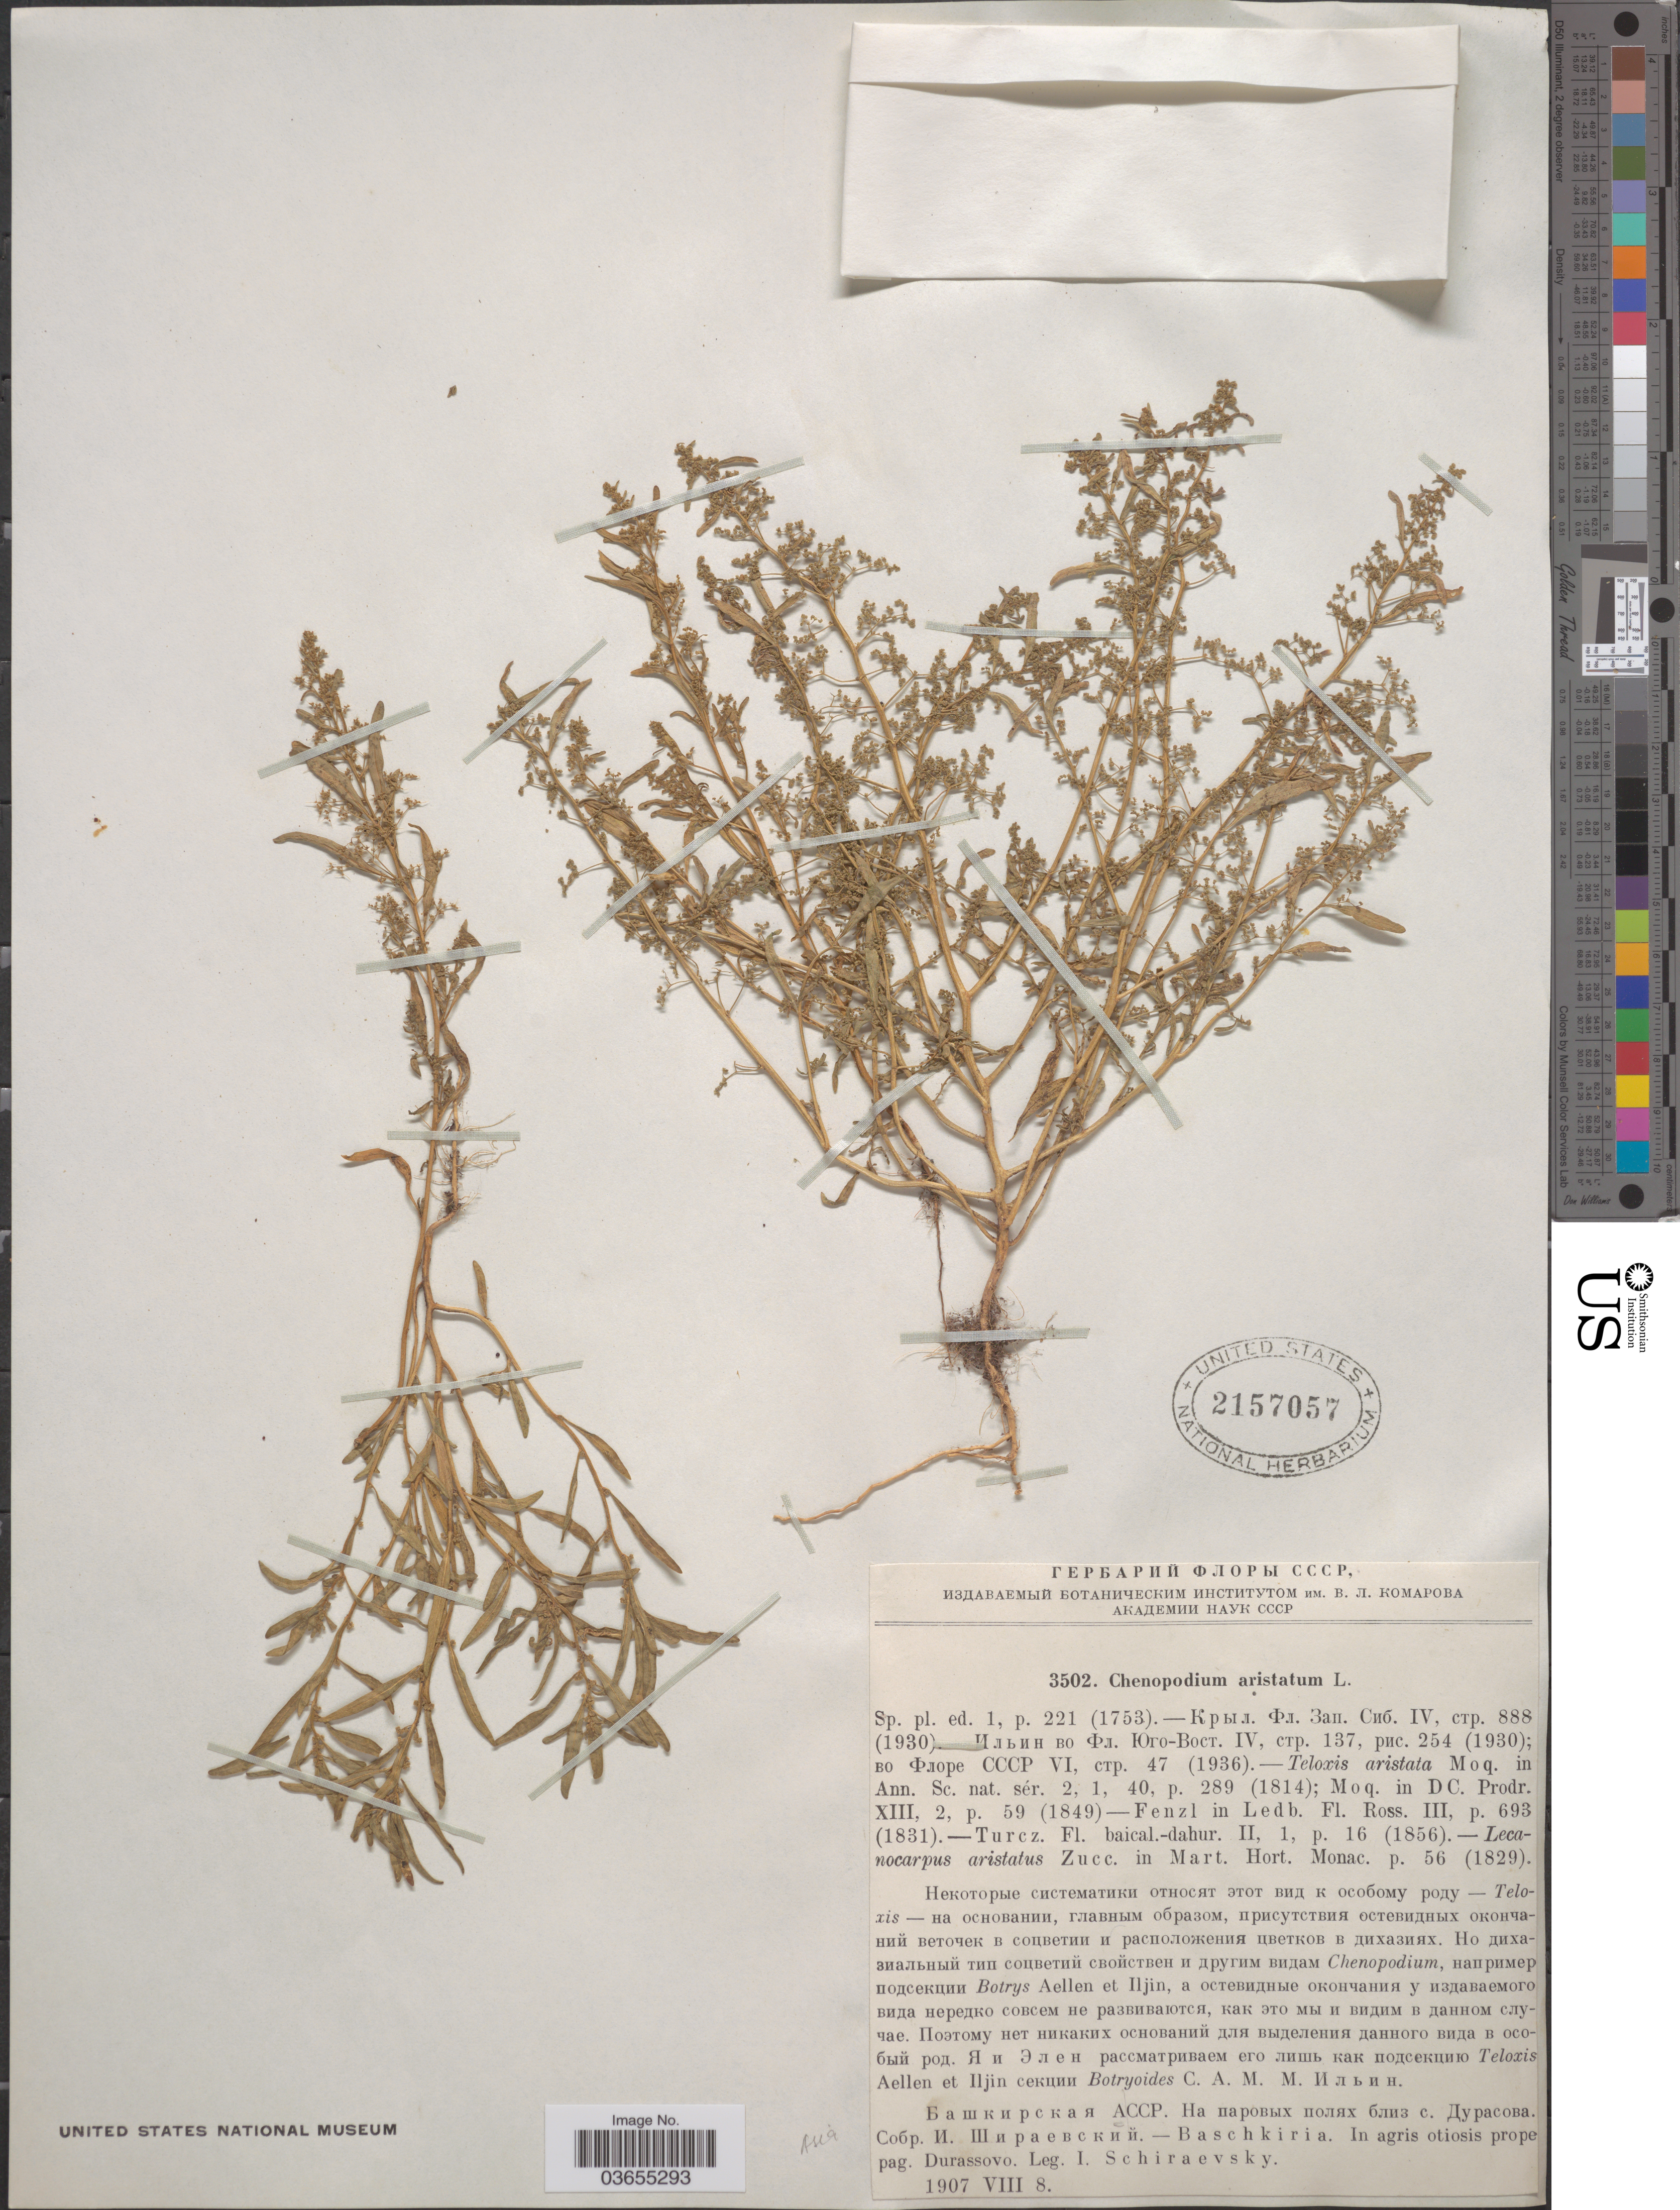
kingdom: Plantae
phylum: Tracheophyta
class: Magnoliopsida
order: Caryophyllales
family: Amaranthaceae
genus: Chenopodium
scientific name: Chenopodium aristatum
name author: L.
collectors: I. Schiraevsky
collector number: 3502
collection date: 1907-08-08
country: Russian Federation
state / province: Bashkortostan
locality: Baschkiria. In agris otiosis prope pag. Durassovo.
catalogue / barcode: US 2157057